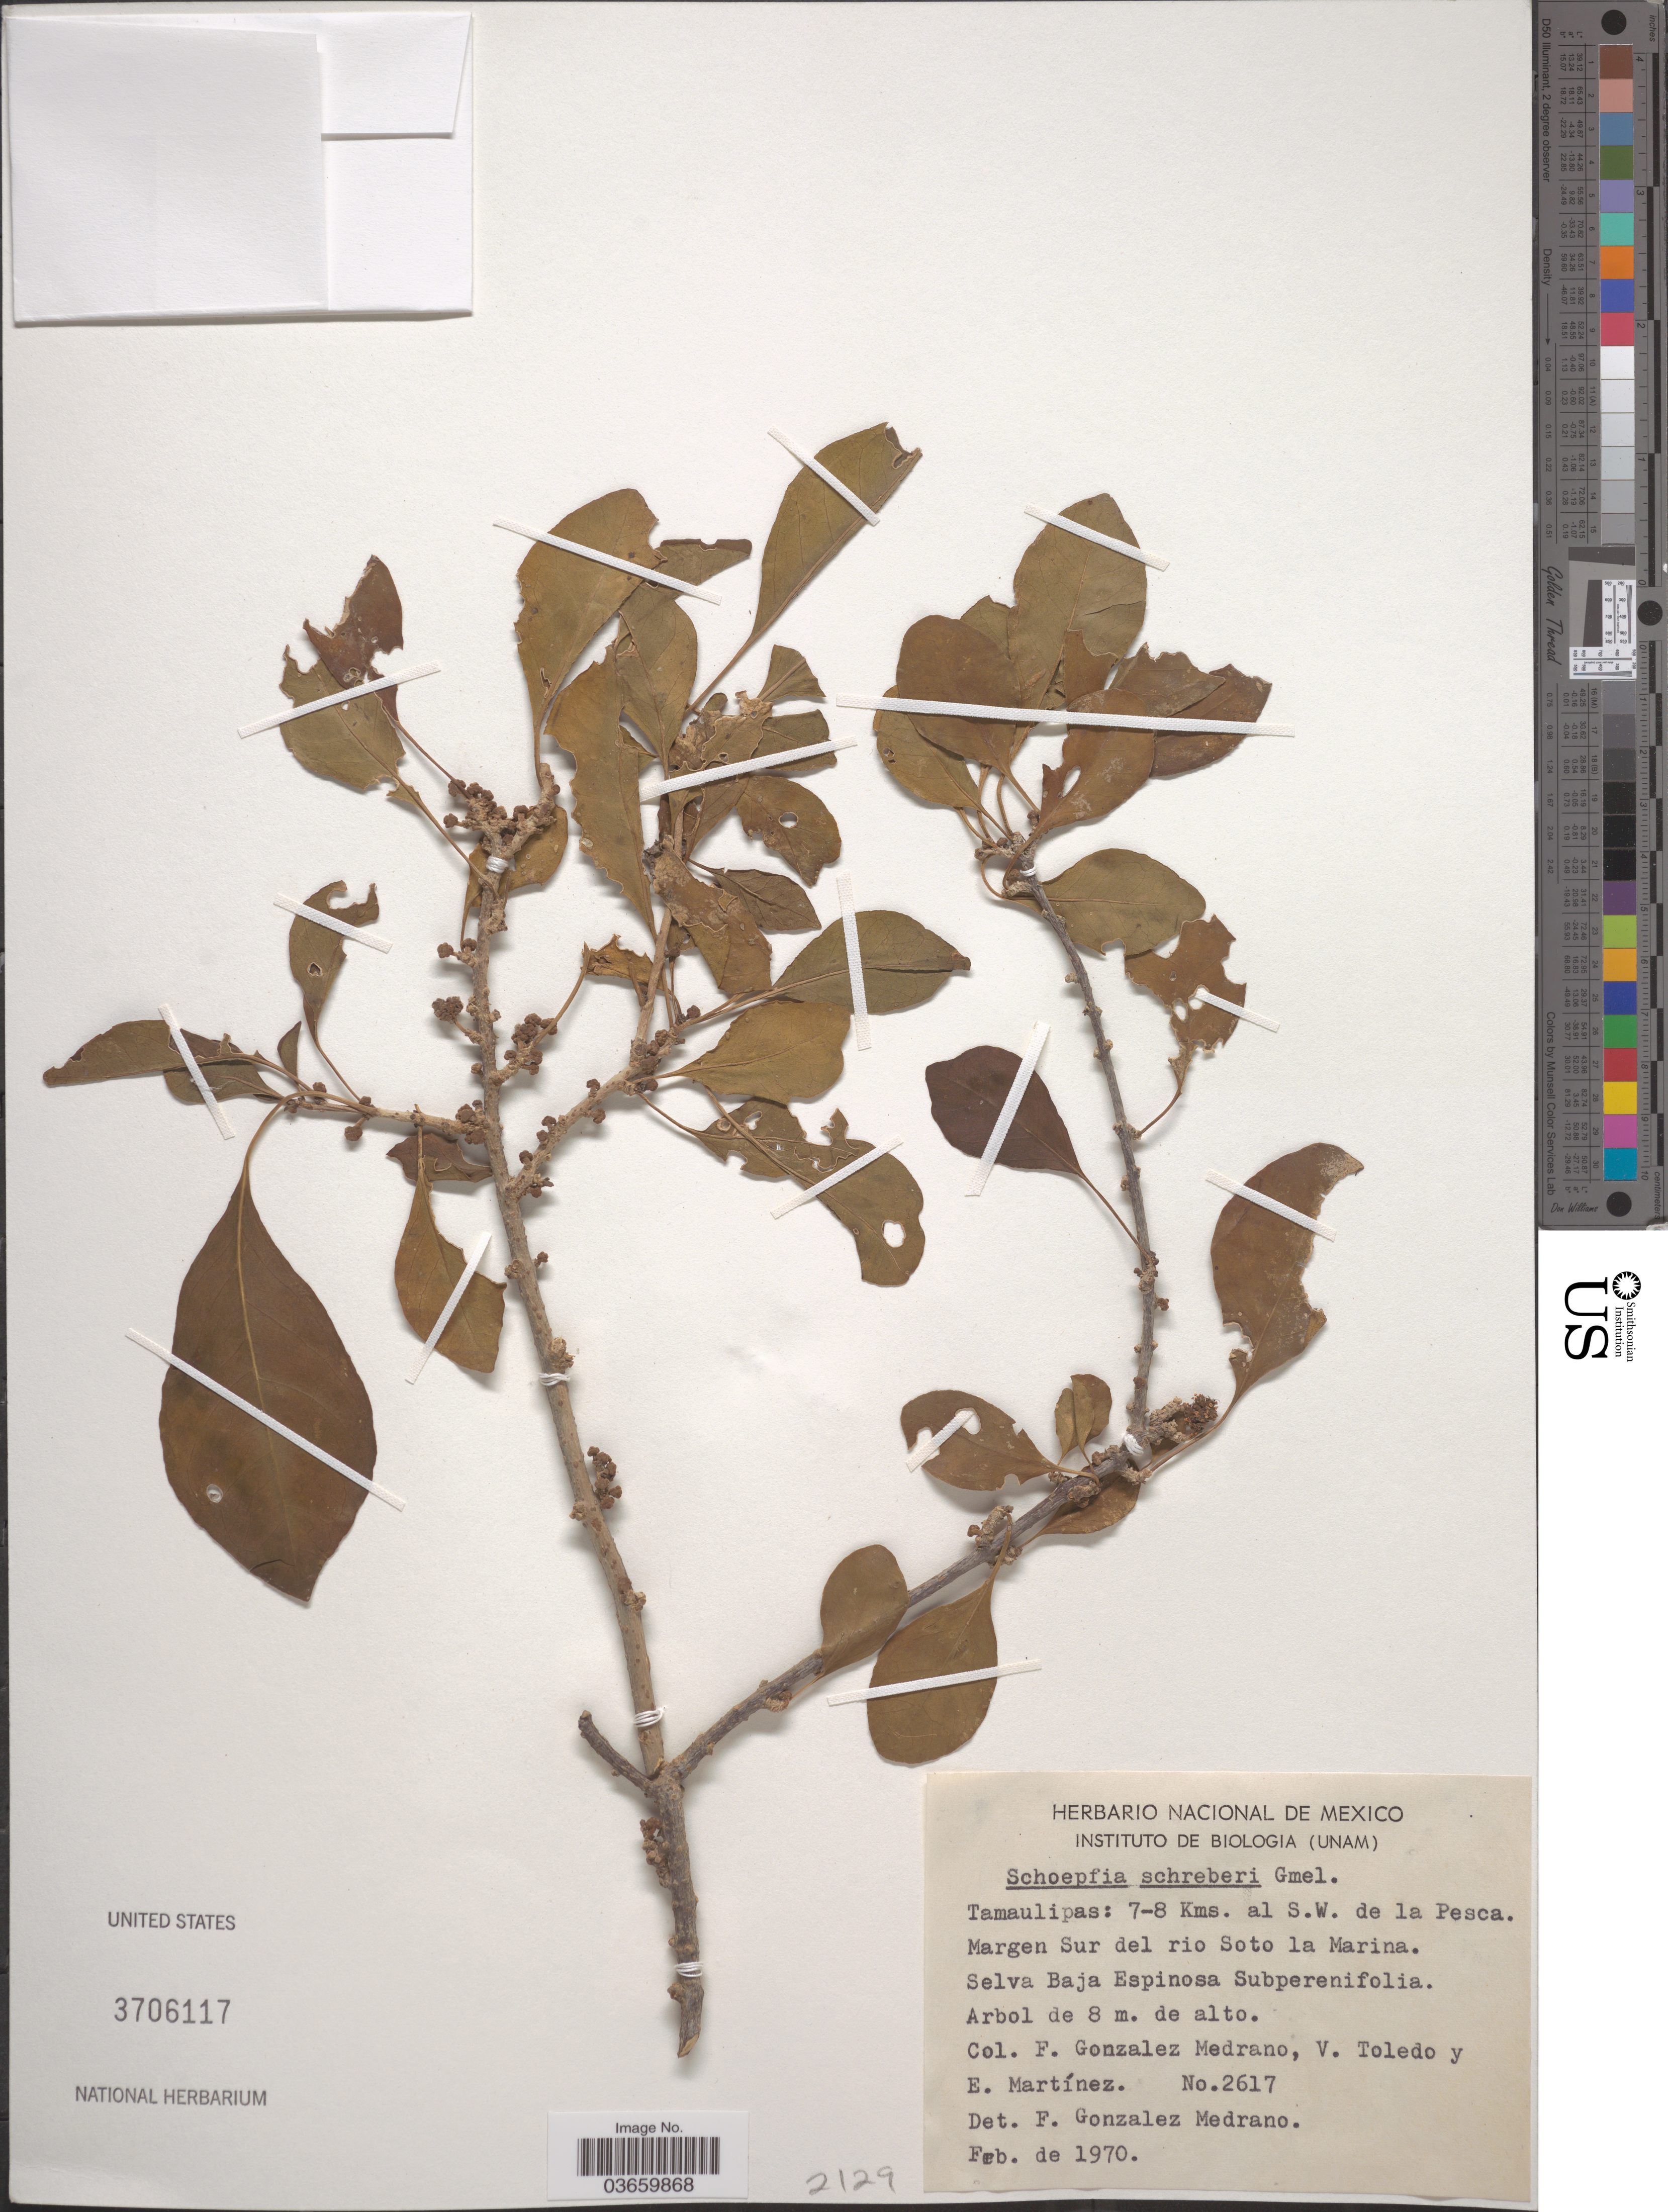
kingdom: Plantae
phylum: Tracheophyta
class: Magnoliopsida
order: Caryophyllales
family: Nyctaginaceae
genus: Guapira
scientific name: Guapira sp.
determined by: Caraballo-Ortiz, Marcos A., (MISS), University of Mississippi (UNITED STATES)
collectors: F. Medrano, V. M. Toledo & E. Martínez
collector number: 2617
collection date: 1970-02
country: Mexico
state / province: Tamaulipas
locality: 7-8 Kms. al S.W. de la Pesca, margen Sur del Rio Soto la Marina, Selva Baja Espinosa Subperenifolia.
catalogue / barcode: US 3706117